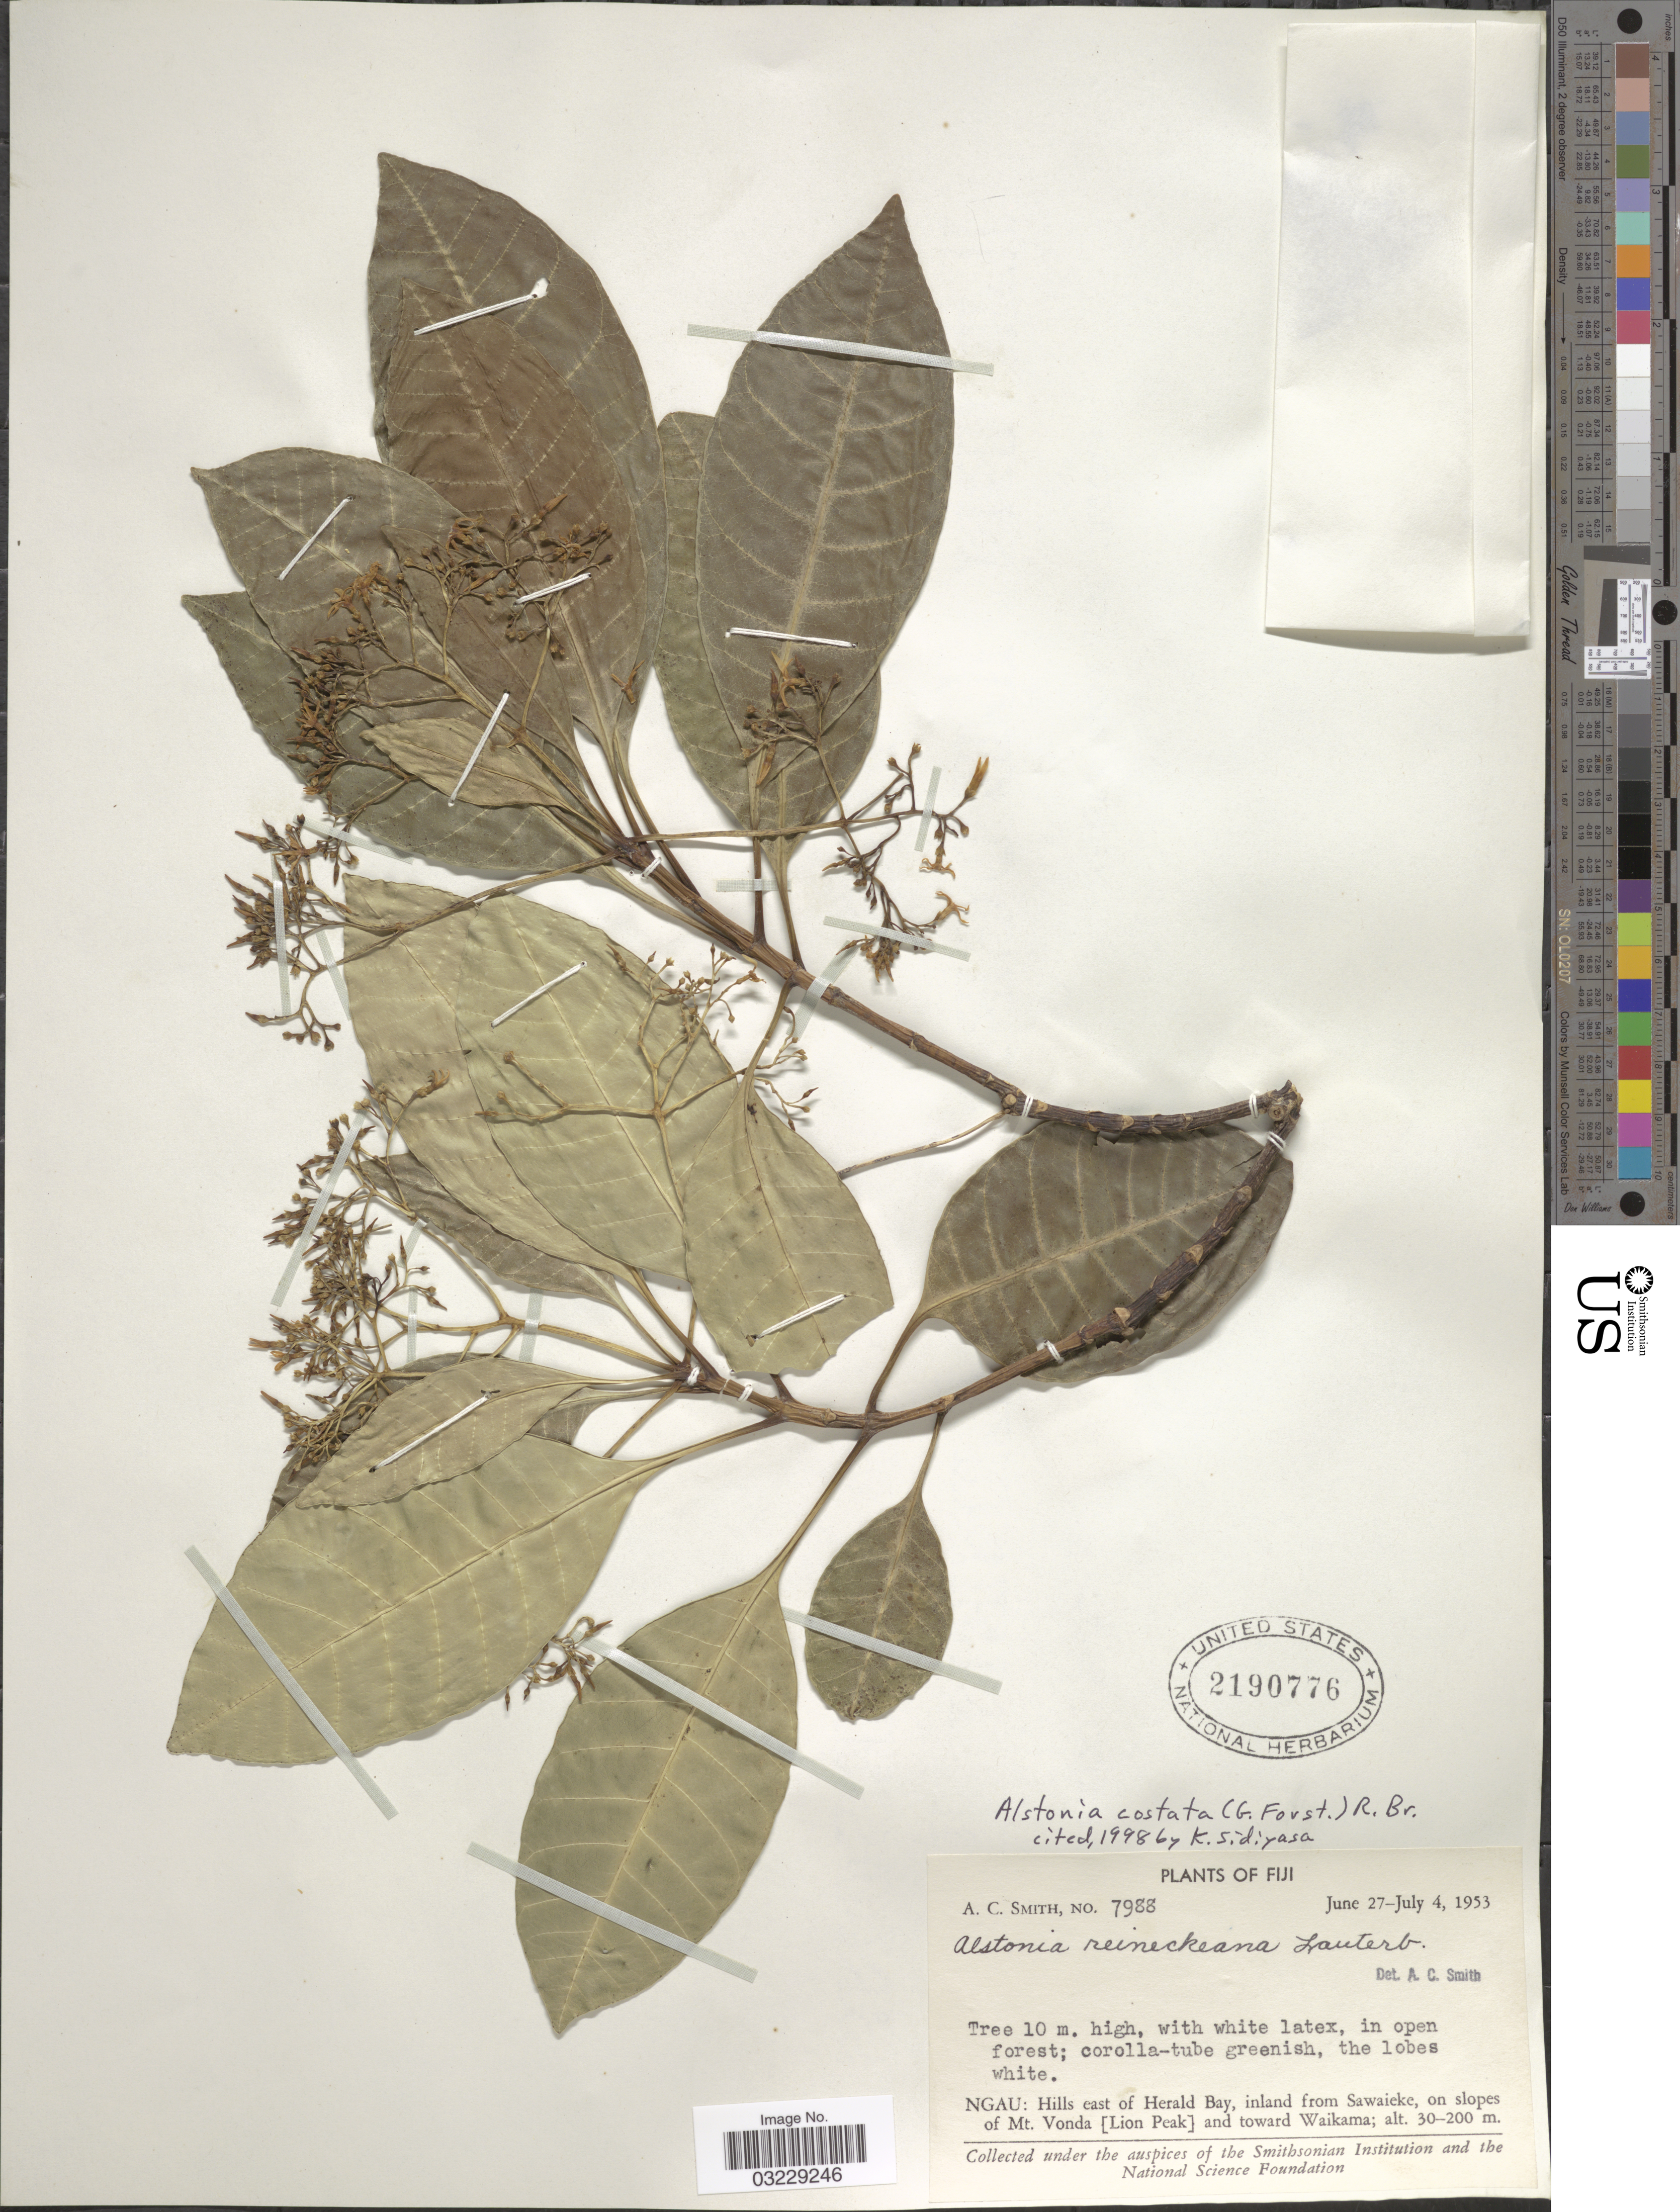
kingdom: Plantae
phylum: Tracheophyta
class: Magnoliopsida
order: Gentianales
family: Apocynaceae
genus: Alstonia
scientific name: Alstonia sp.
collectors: A. C. Smith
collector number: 7988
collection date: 1953-06-27/1953-07-04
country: Fiji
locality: Ngau: Hills east of Herald Bay, inland from Sawaieke, on slopes of Mt. Vonda [Lion Peak] and toward Waikama.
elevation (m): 30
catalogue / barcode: US 2190776